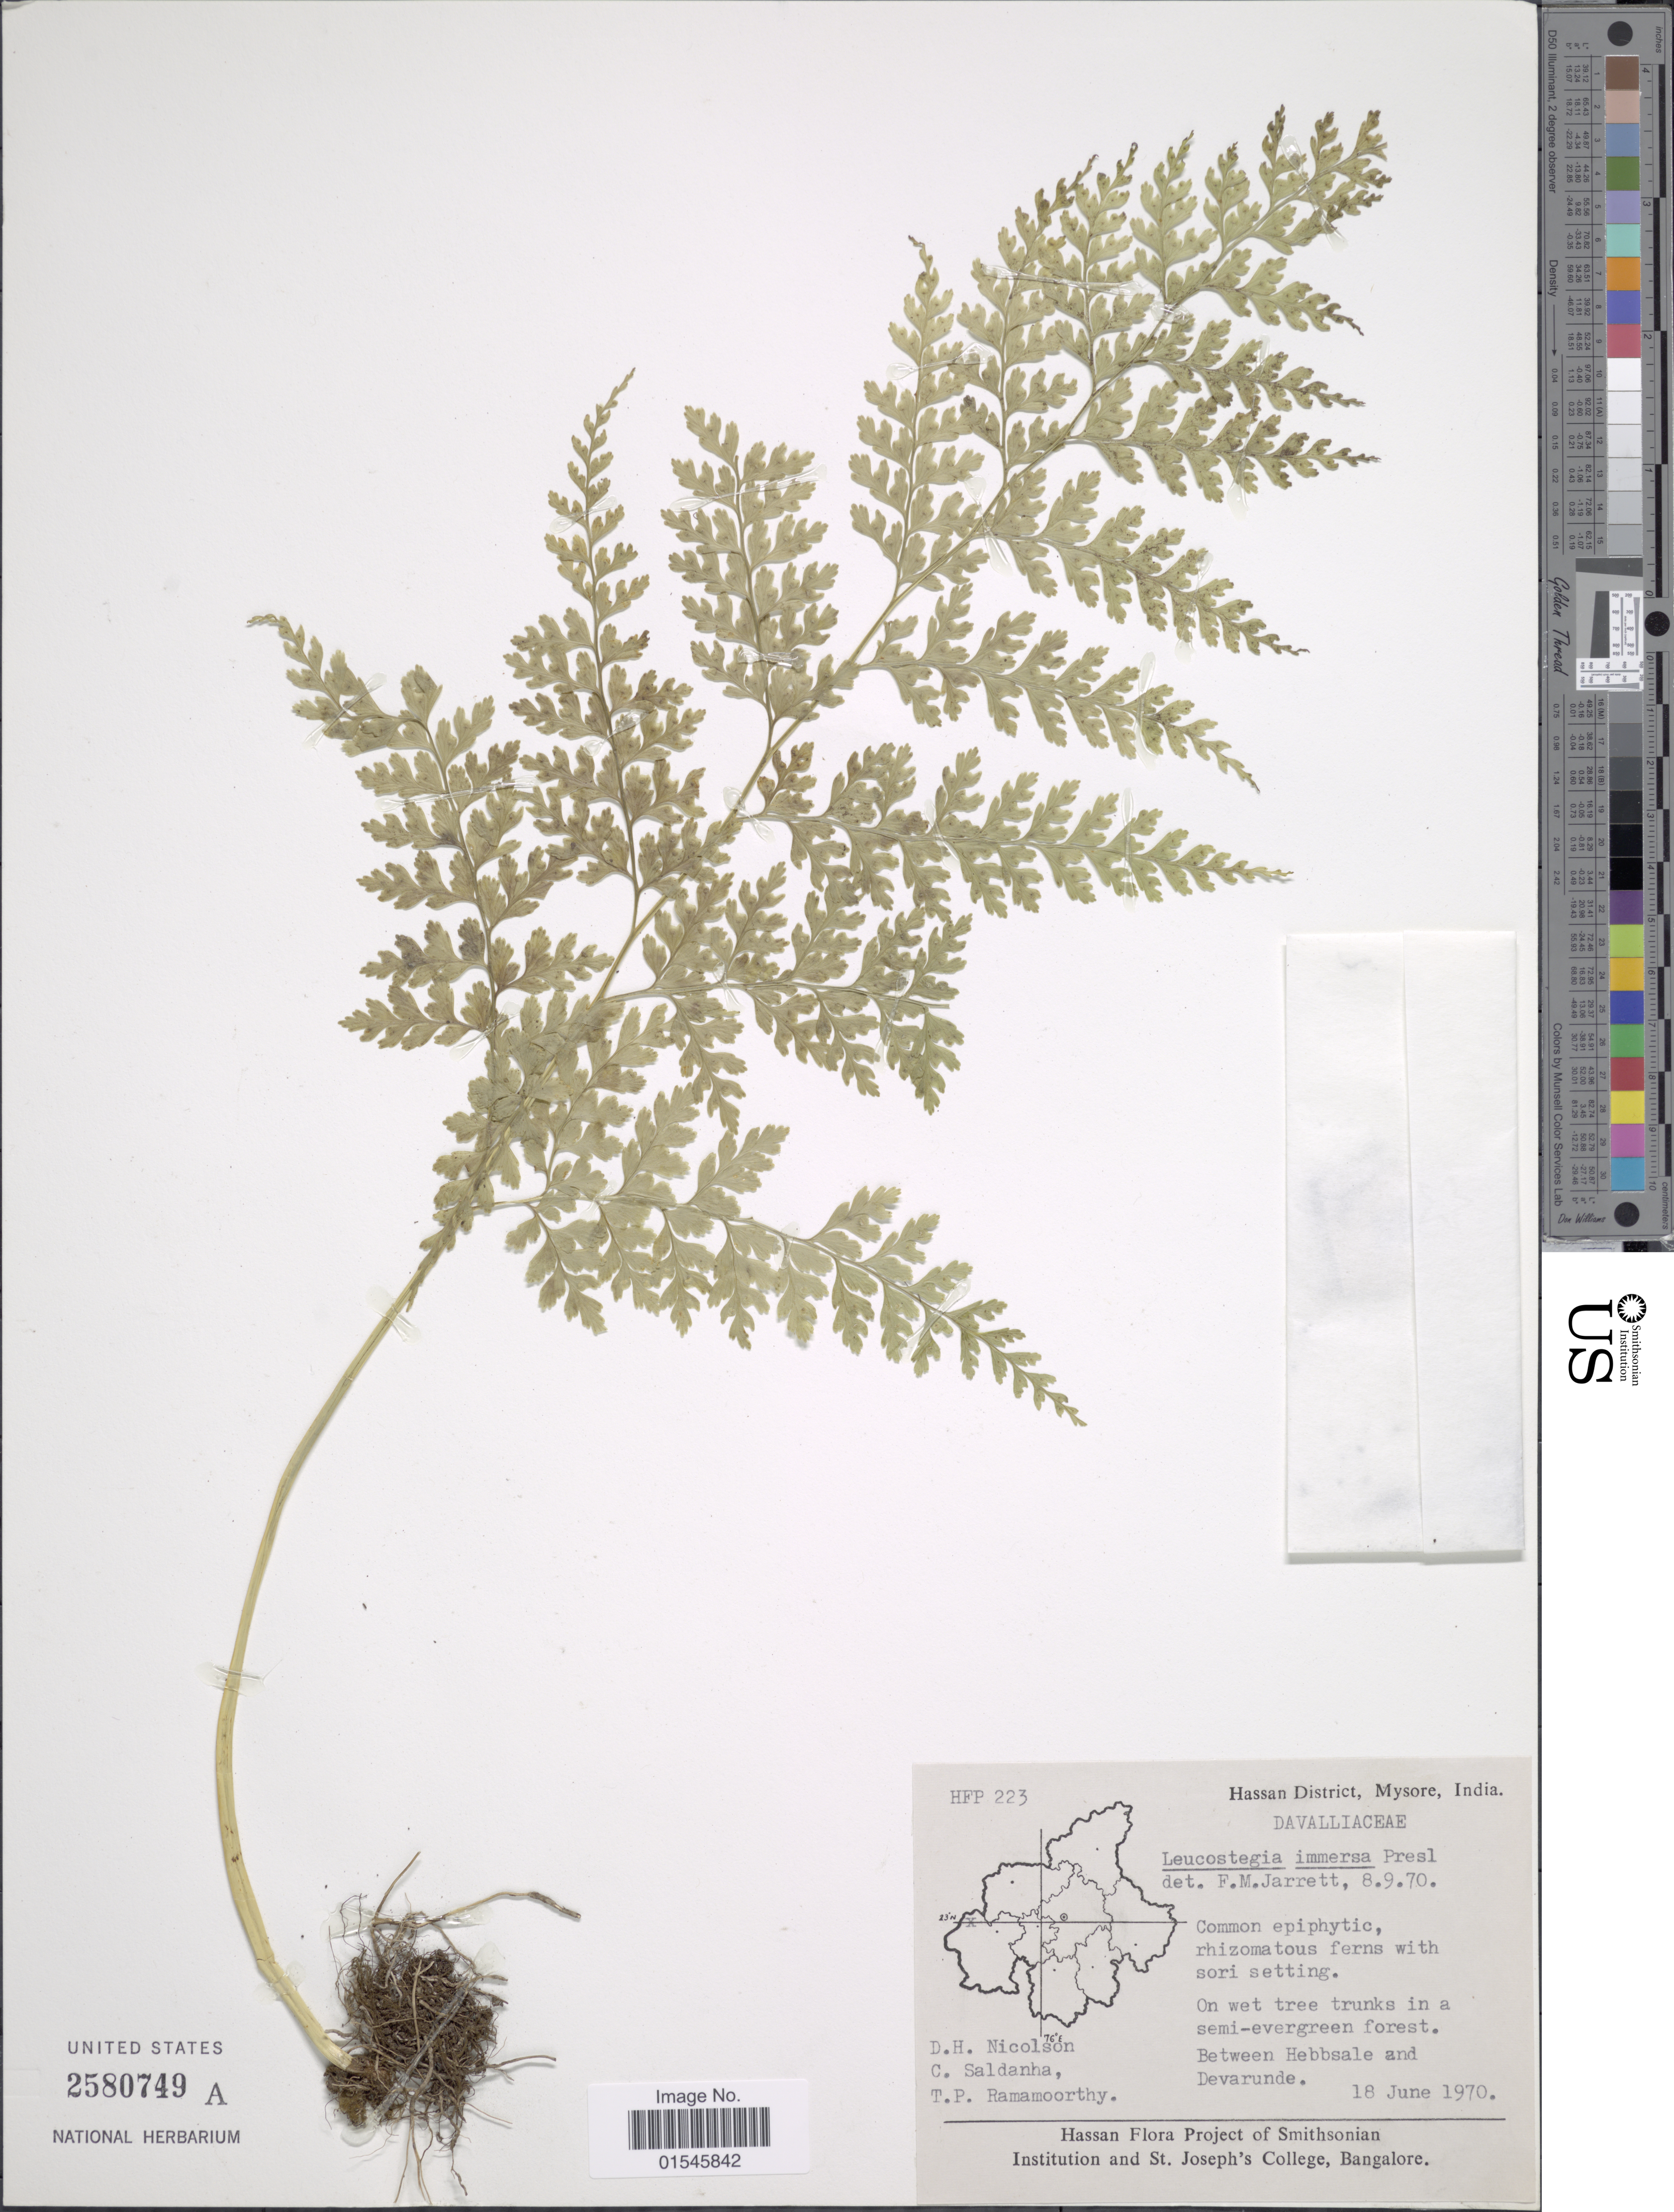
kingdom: Plantae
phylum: Tracheophyta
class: Polypodiopsida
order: Polypodiales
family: Hypodematiaceae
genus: Leucostegia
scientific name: Leucostegia truncata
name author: (D. Don) Fraser-Jenk.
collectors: D. H. Nicolson, C. Saldanha & T. P. Ramamoorthy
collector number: HFP 223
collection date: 1970-06-18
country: India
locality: Hassan District, Mysore, Between Hebbsale and Devarunde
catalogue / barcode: US 2580749A